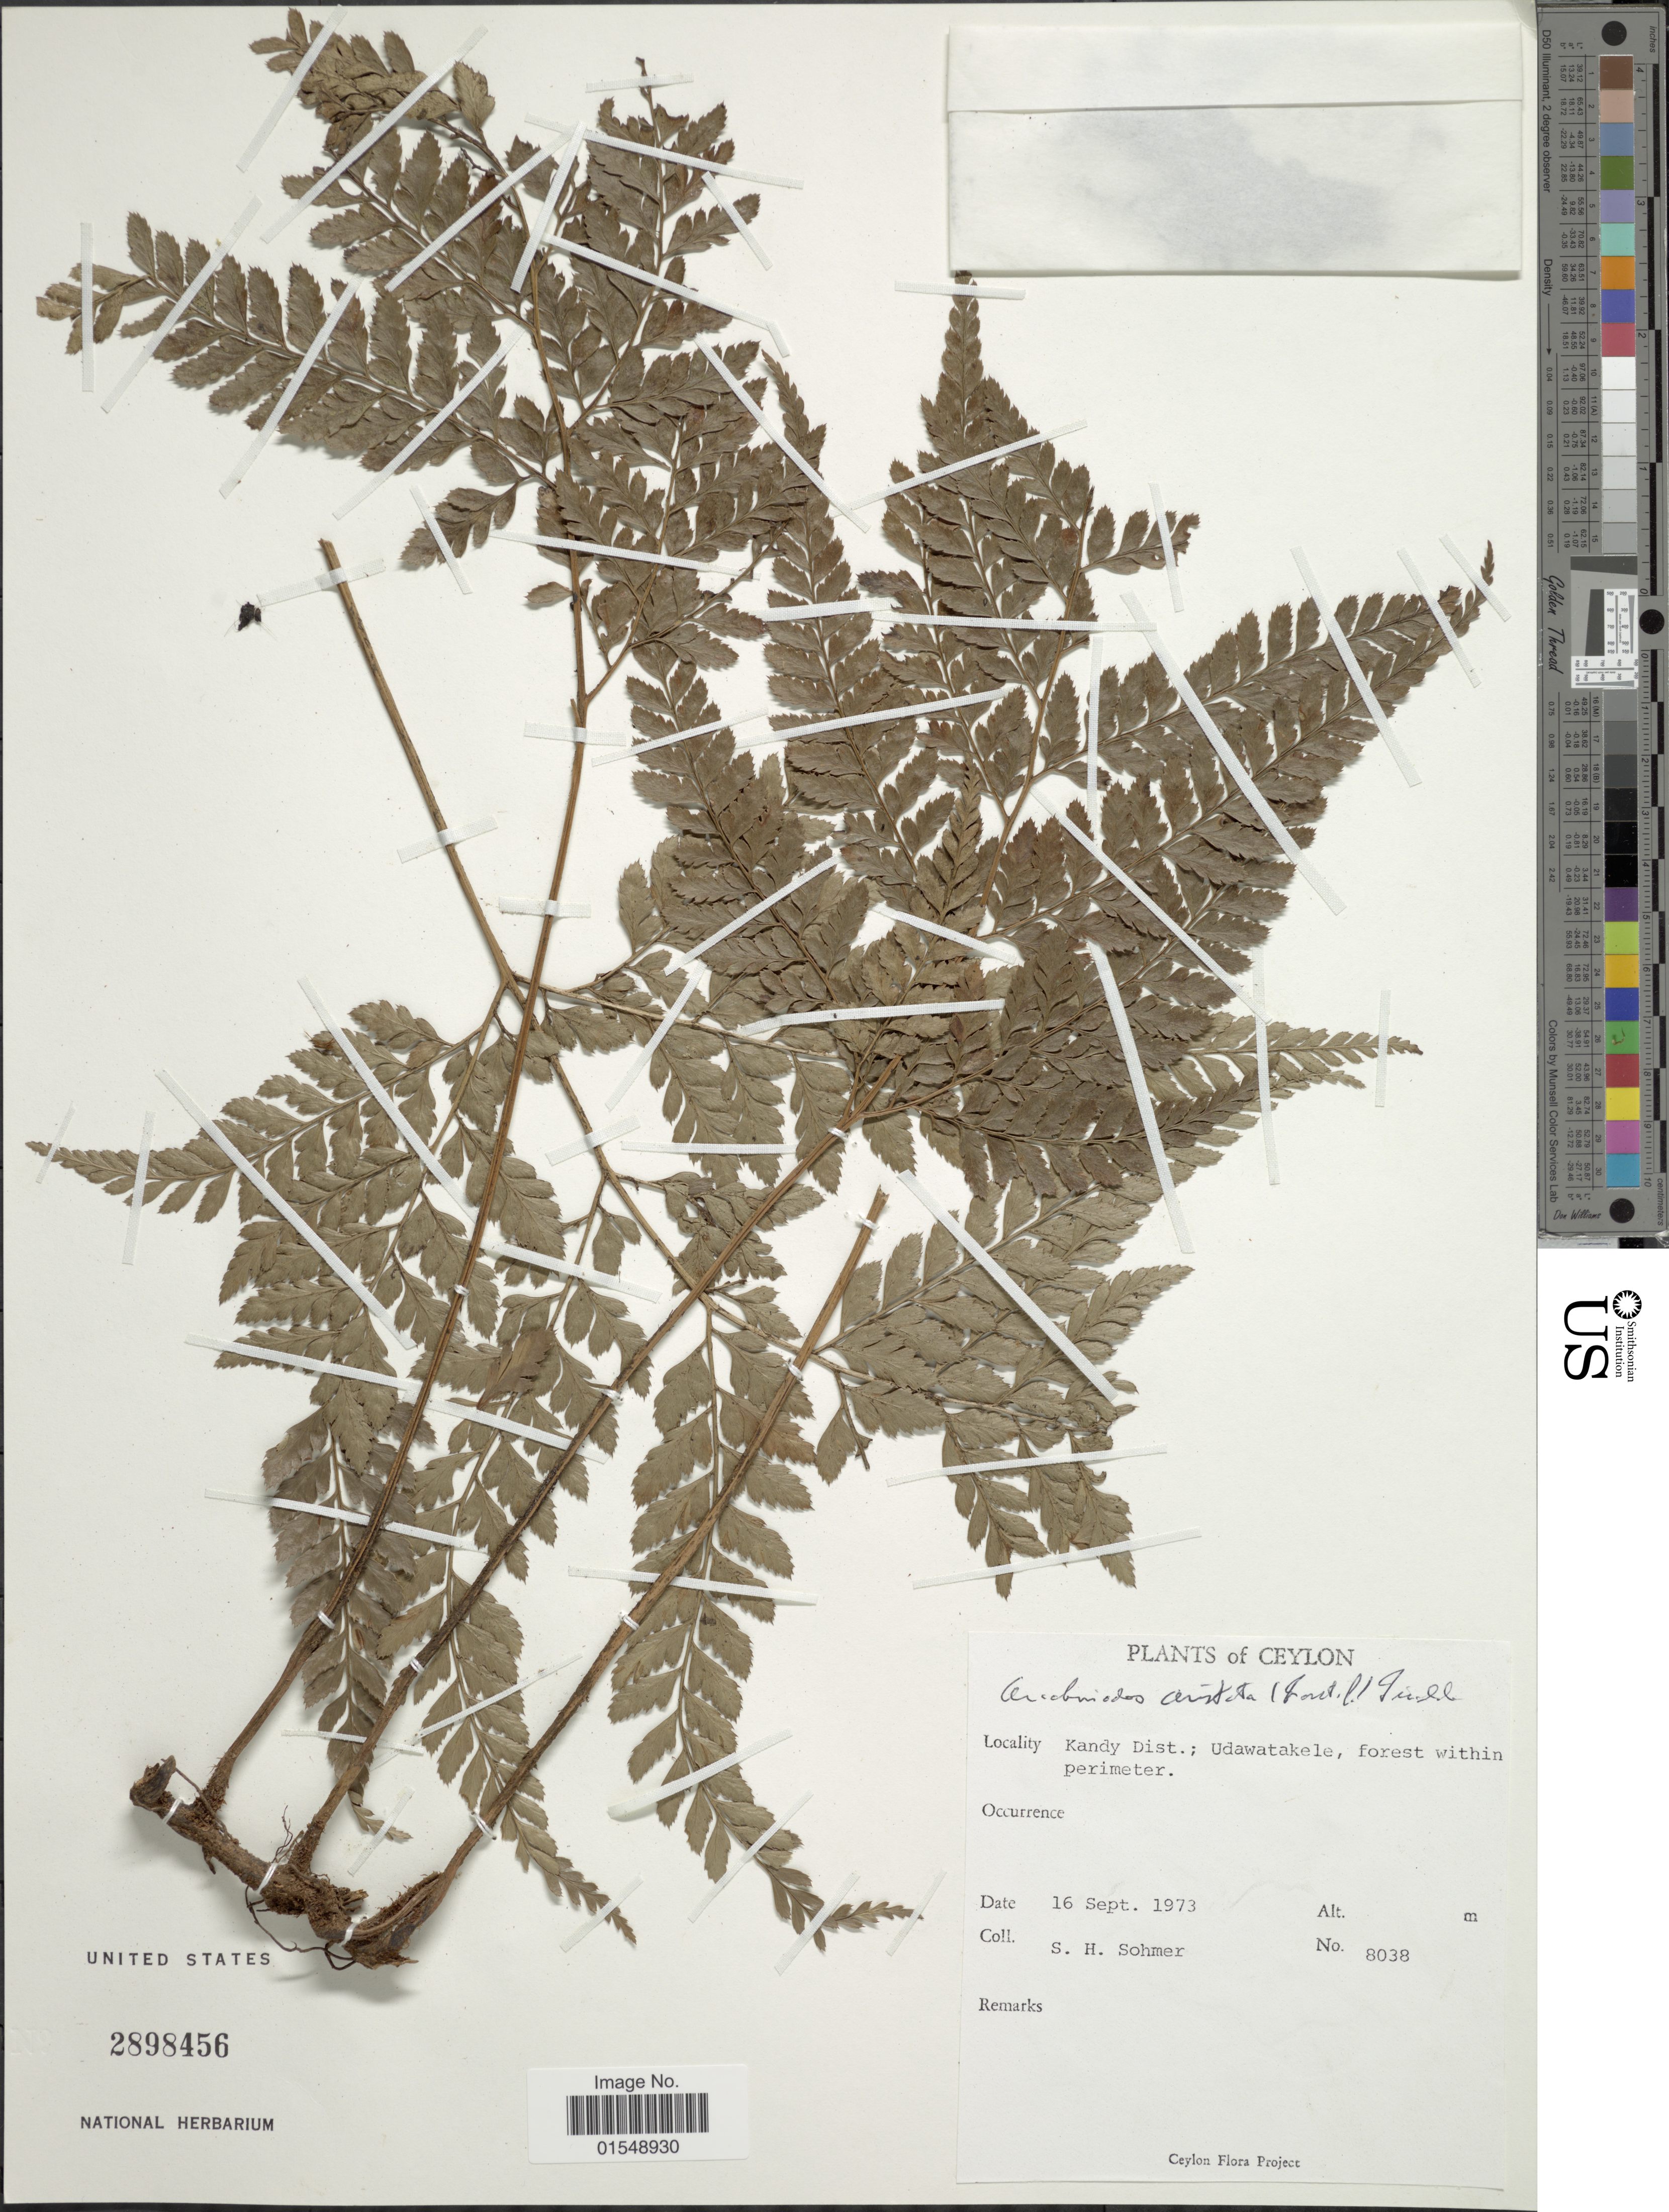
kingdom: Plantae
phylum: Tracheophyta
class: Polypodiopsida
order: Polypodiales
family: Dryopteridaceae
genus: Arachniodes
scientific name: Arachniodes aristata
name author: (G. Forst.) Tindale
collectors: S. H. Sohmer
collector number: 8038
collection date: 1973-09-16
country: Sri Lanka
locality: Ceylon, Kandy Dist.; Undawatakele, forest within perimeter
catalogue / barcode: US 2898456